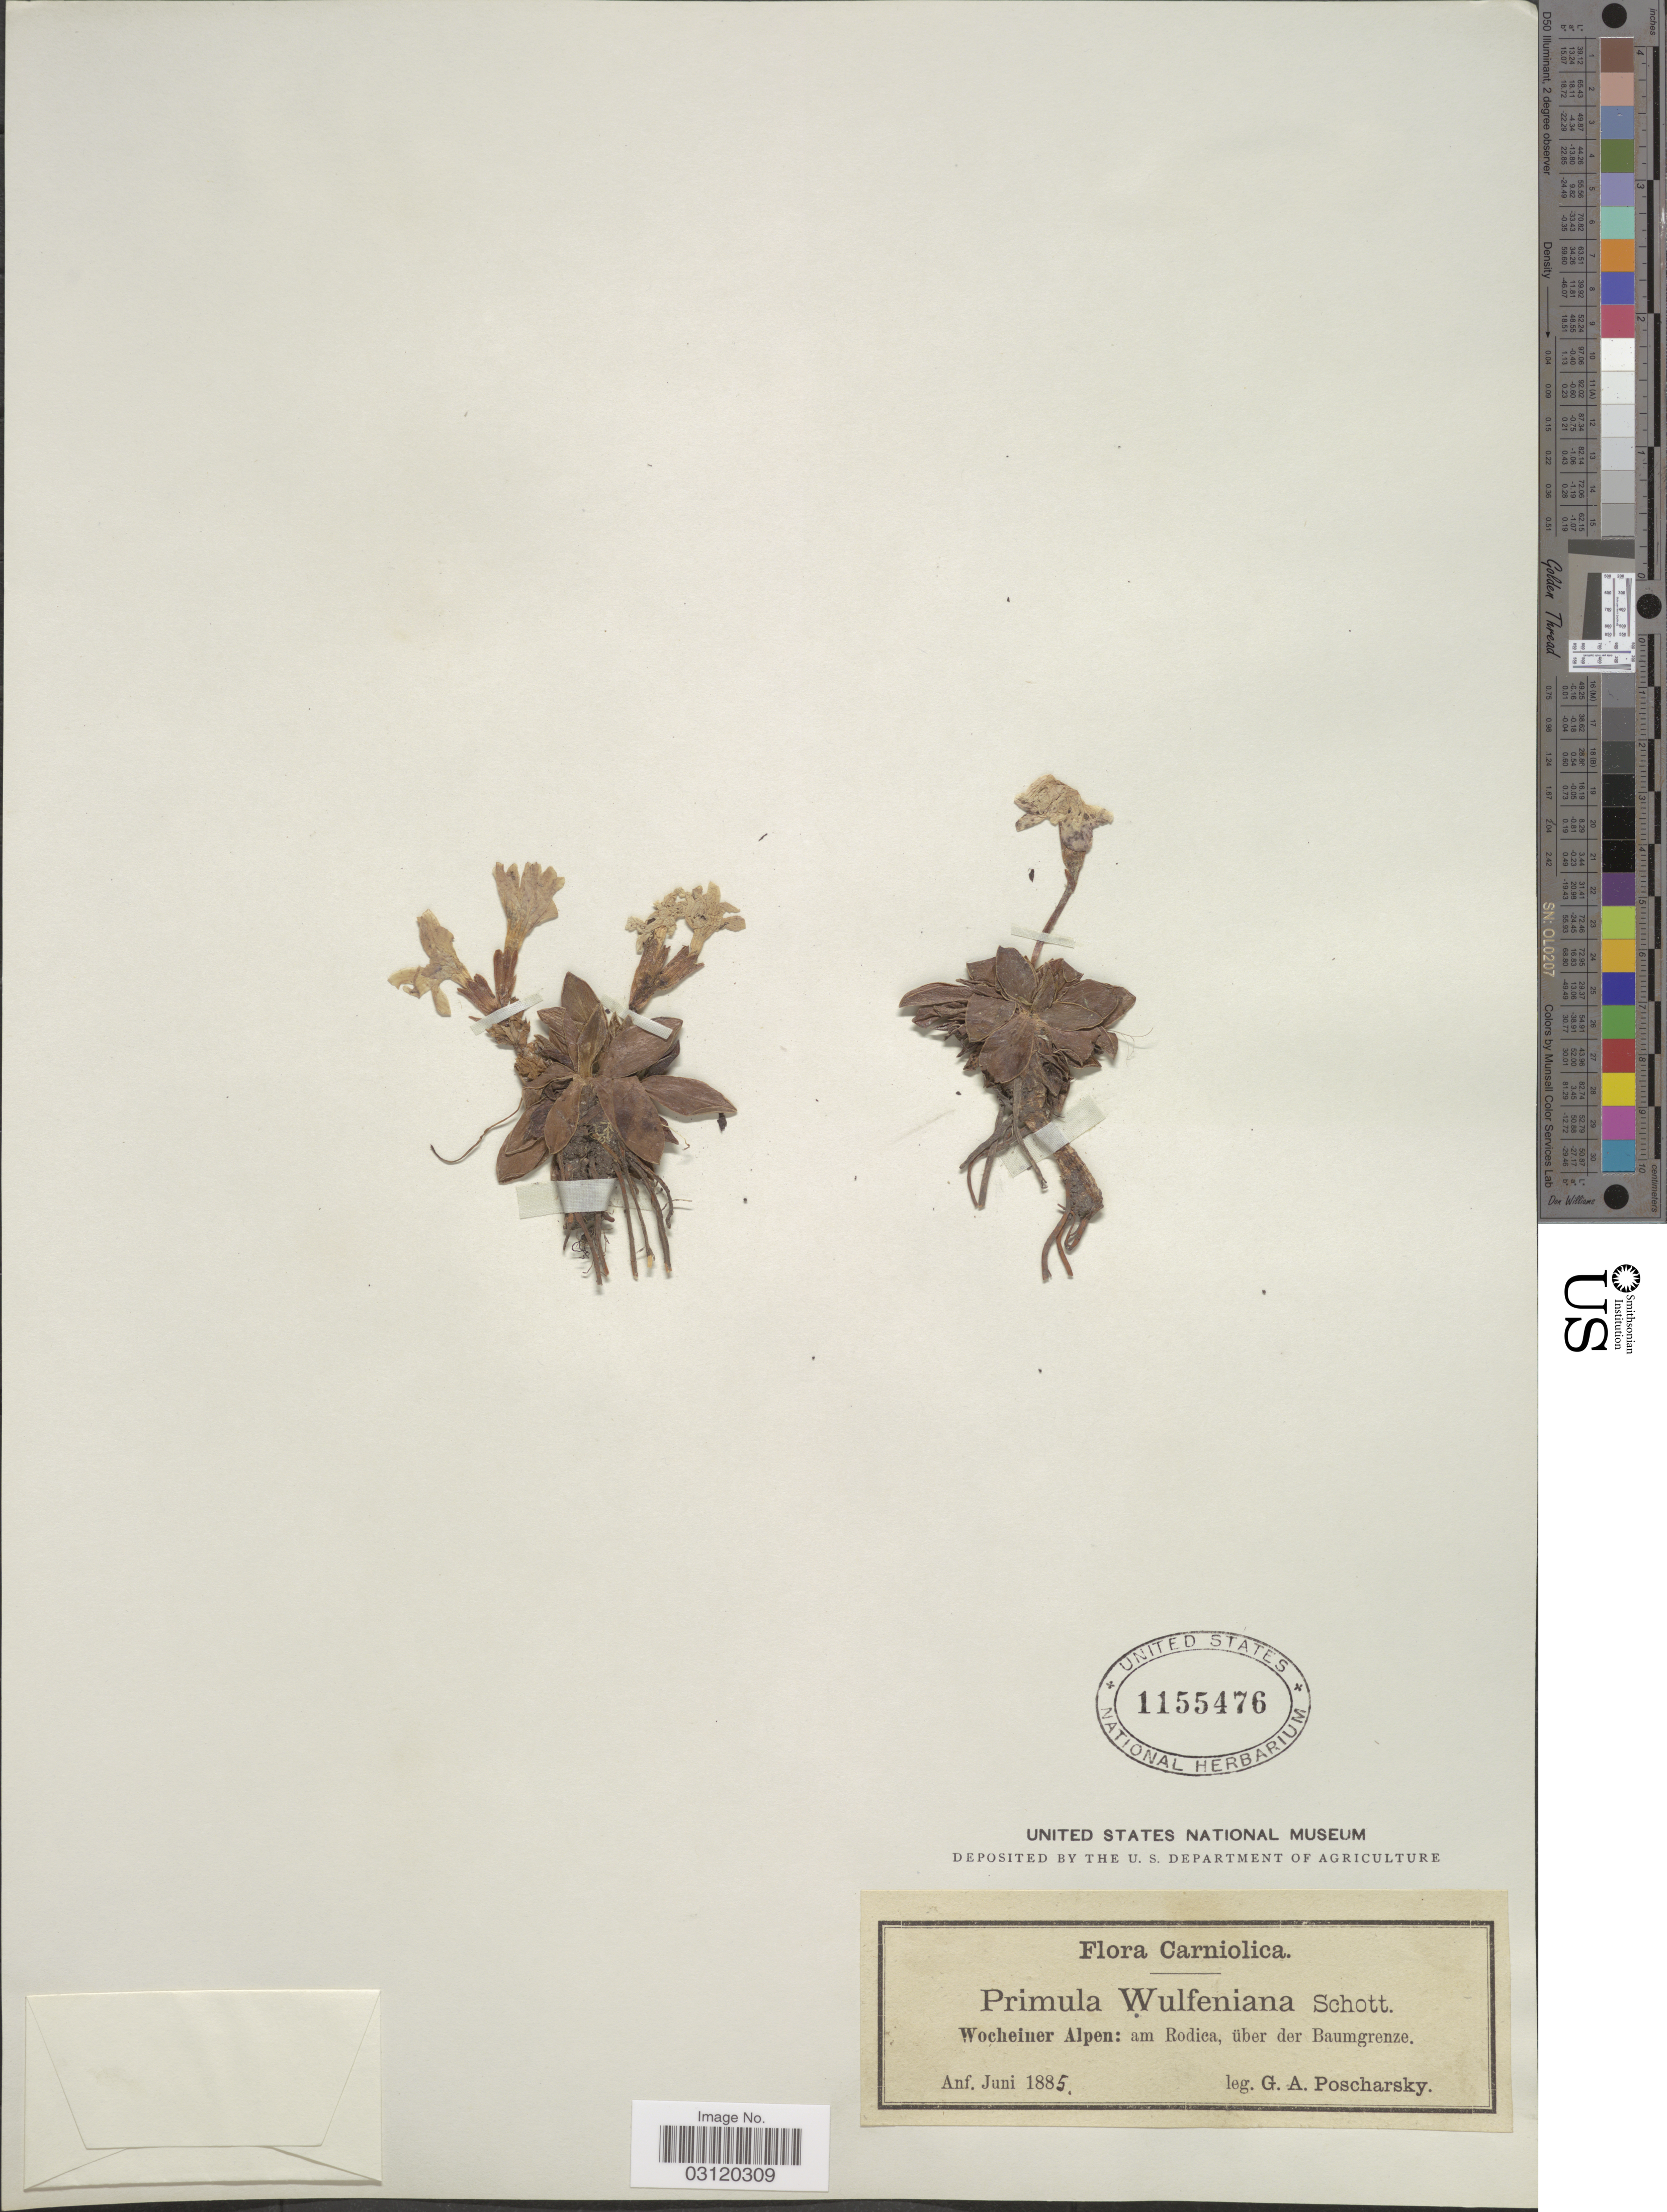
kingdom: Plantae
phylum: Tracheophyta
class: Magnoliopsida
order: Ericales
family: Primulaceae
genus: Primula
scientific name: Primula wulfeniana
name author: Schott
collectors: G. Poscharsky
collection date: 1885-06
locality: Carniolica, Wocheiner Alpen: am Rodica, über der Baumgrenze.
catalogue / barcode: US 1155476